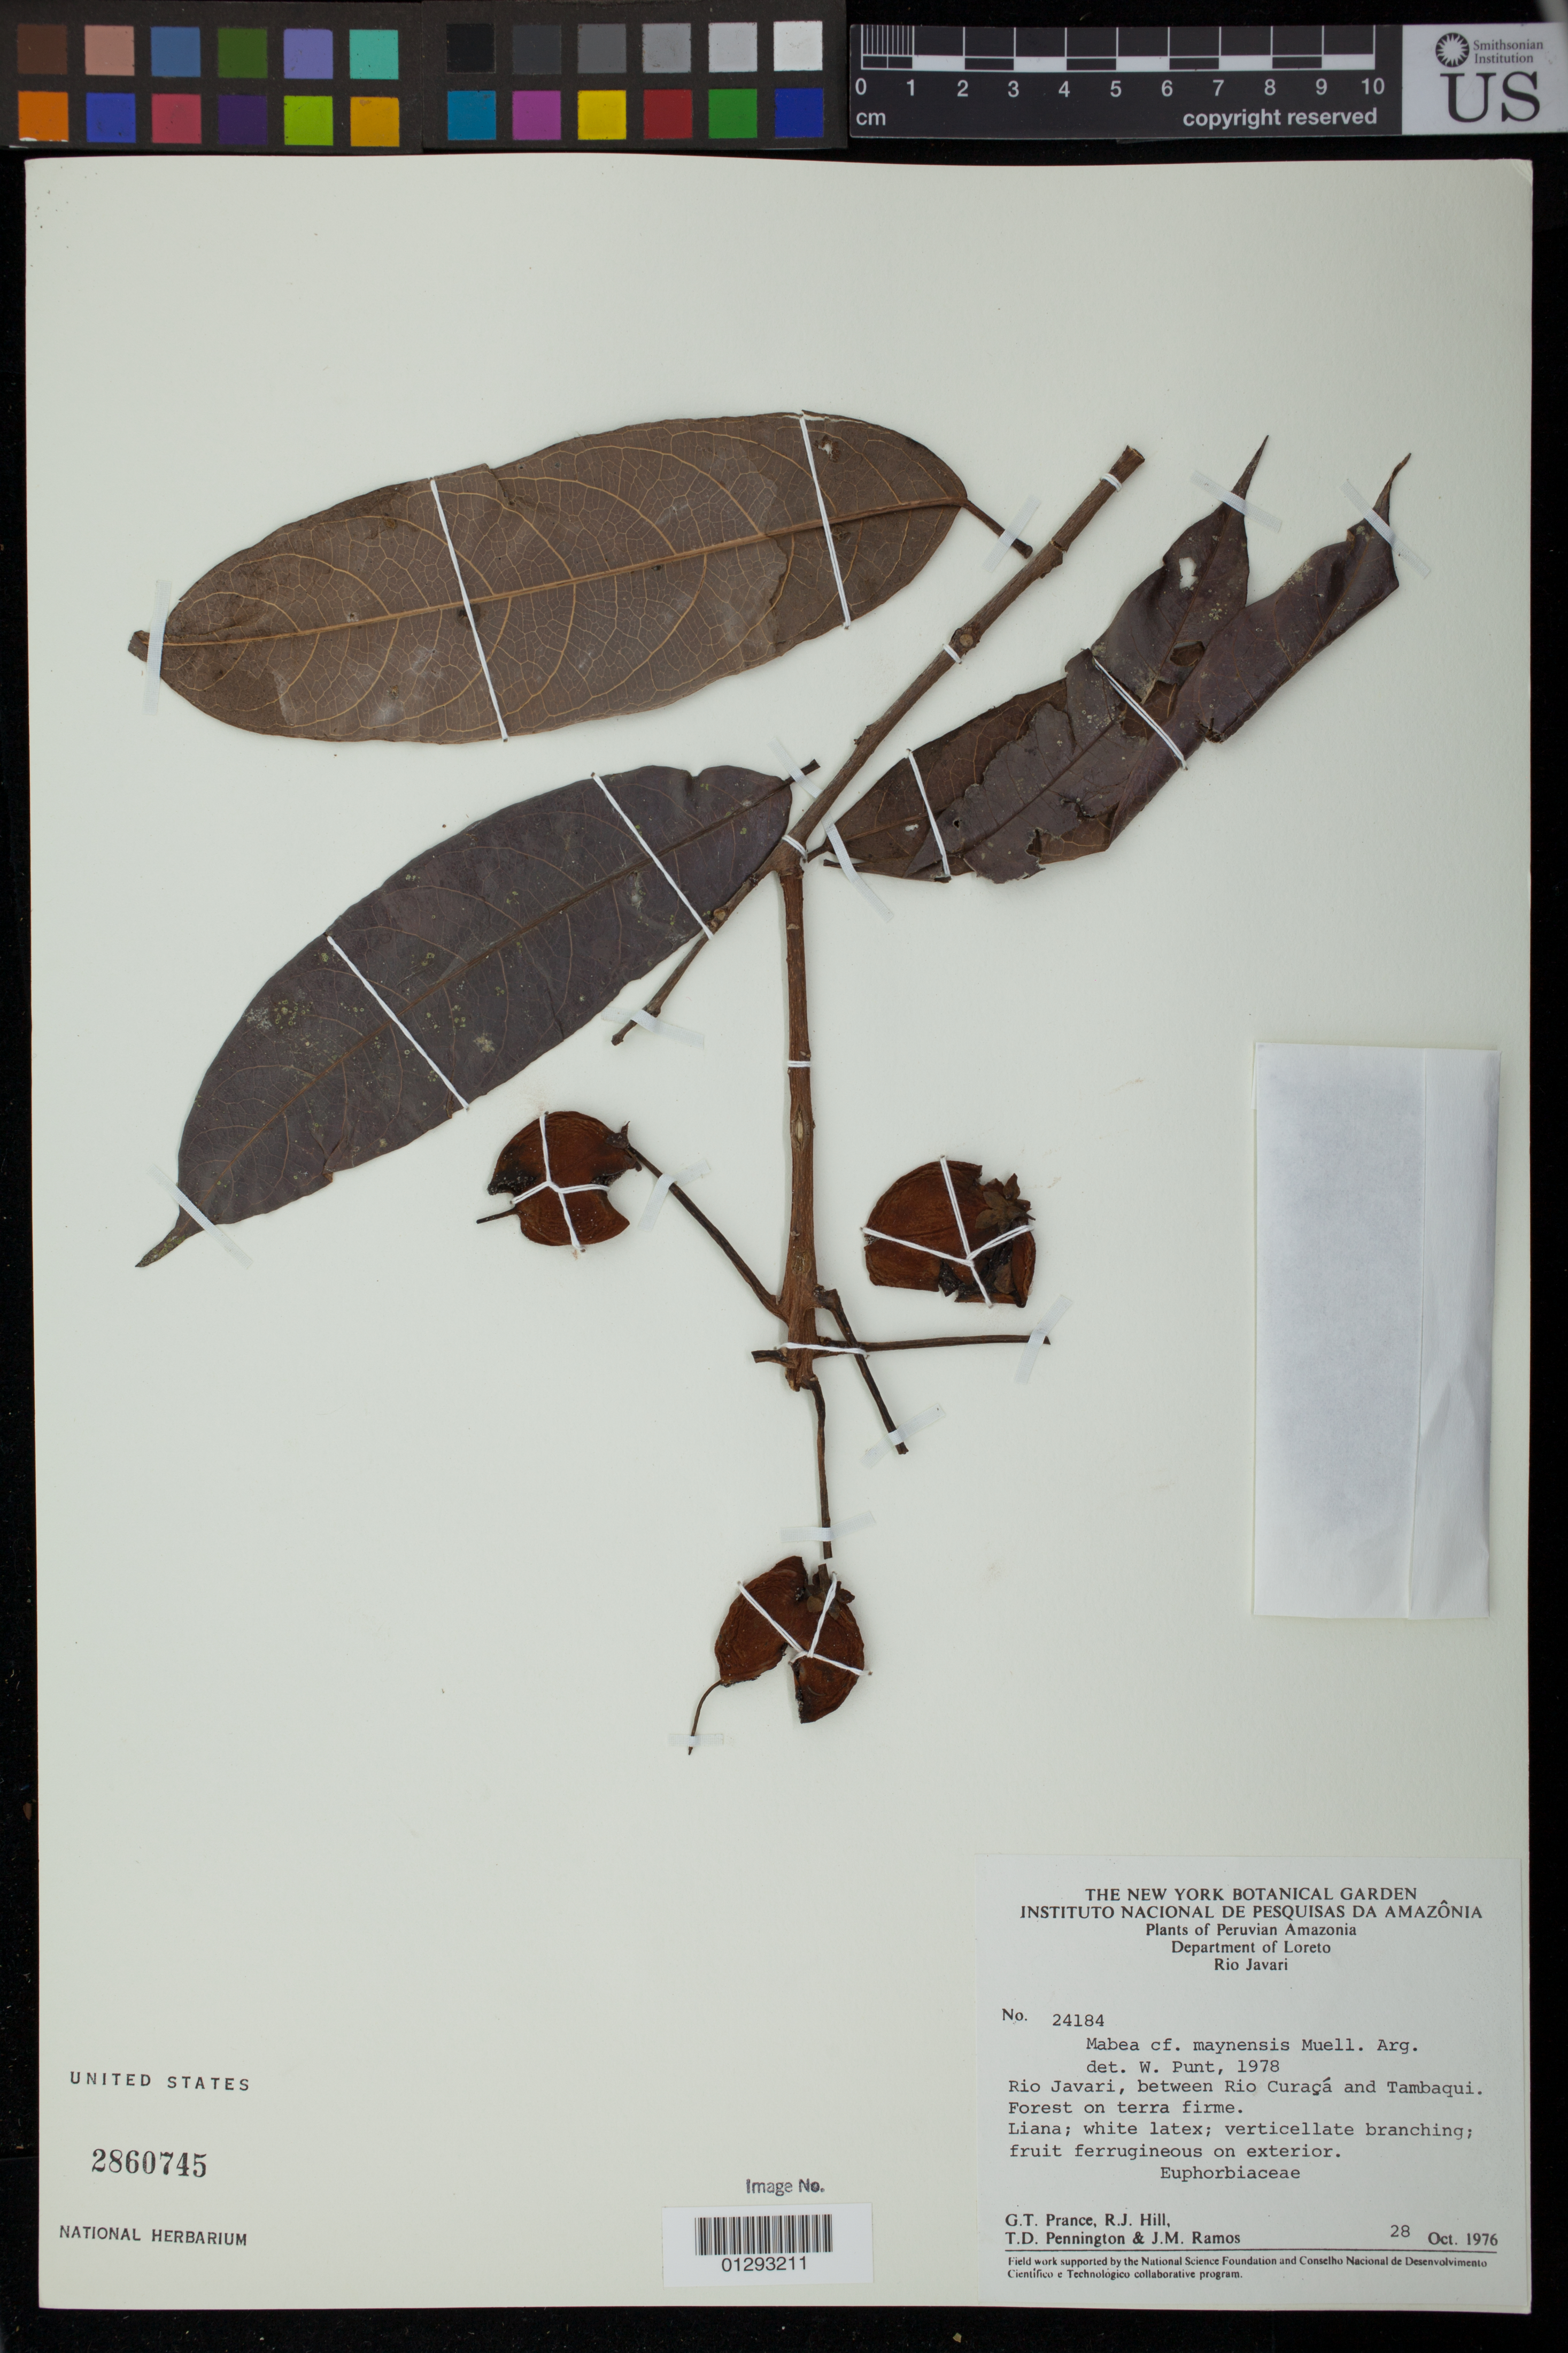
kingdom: Plantae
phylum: Tracheophyta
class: Magnoliopsida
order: Malpighiales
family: Euphorbiaceae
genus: Mabea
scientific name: Mabea maynensis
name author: Spruce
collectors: G. T. Prance, R. J. Hill, T. D. Pennington & J. M. Ramos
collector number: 24184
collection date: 1976-10-28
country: Peru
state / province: Loreto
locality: Rio Javari, between Rio Curaca and Tambaqui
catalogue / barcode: US 2860745